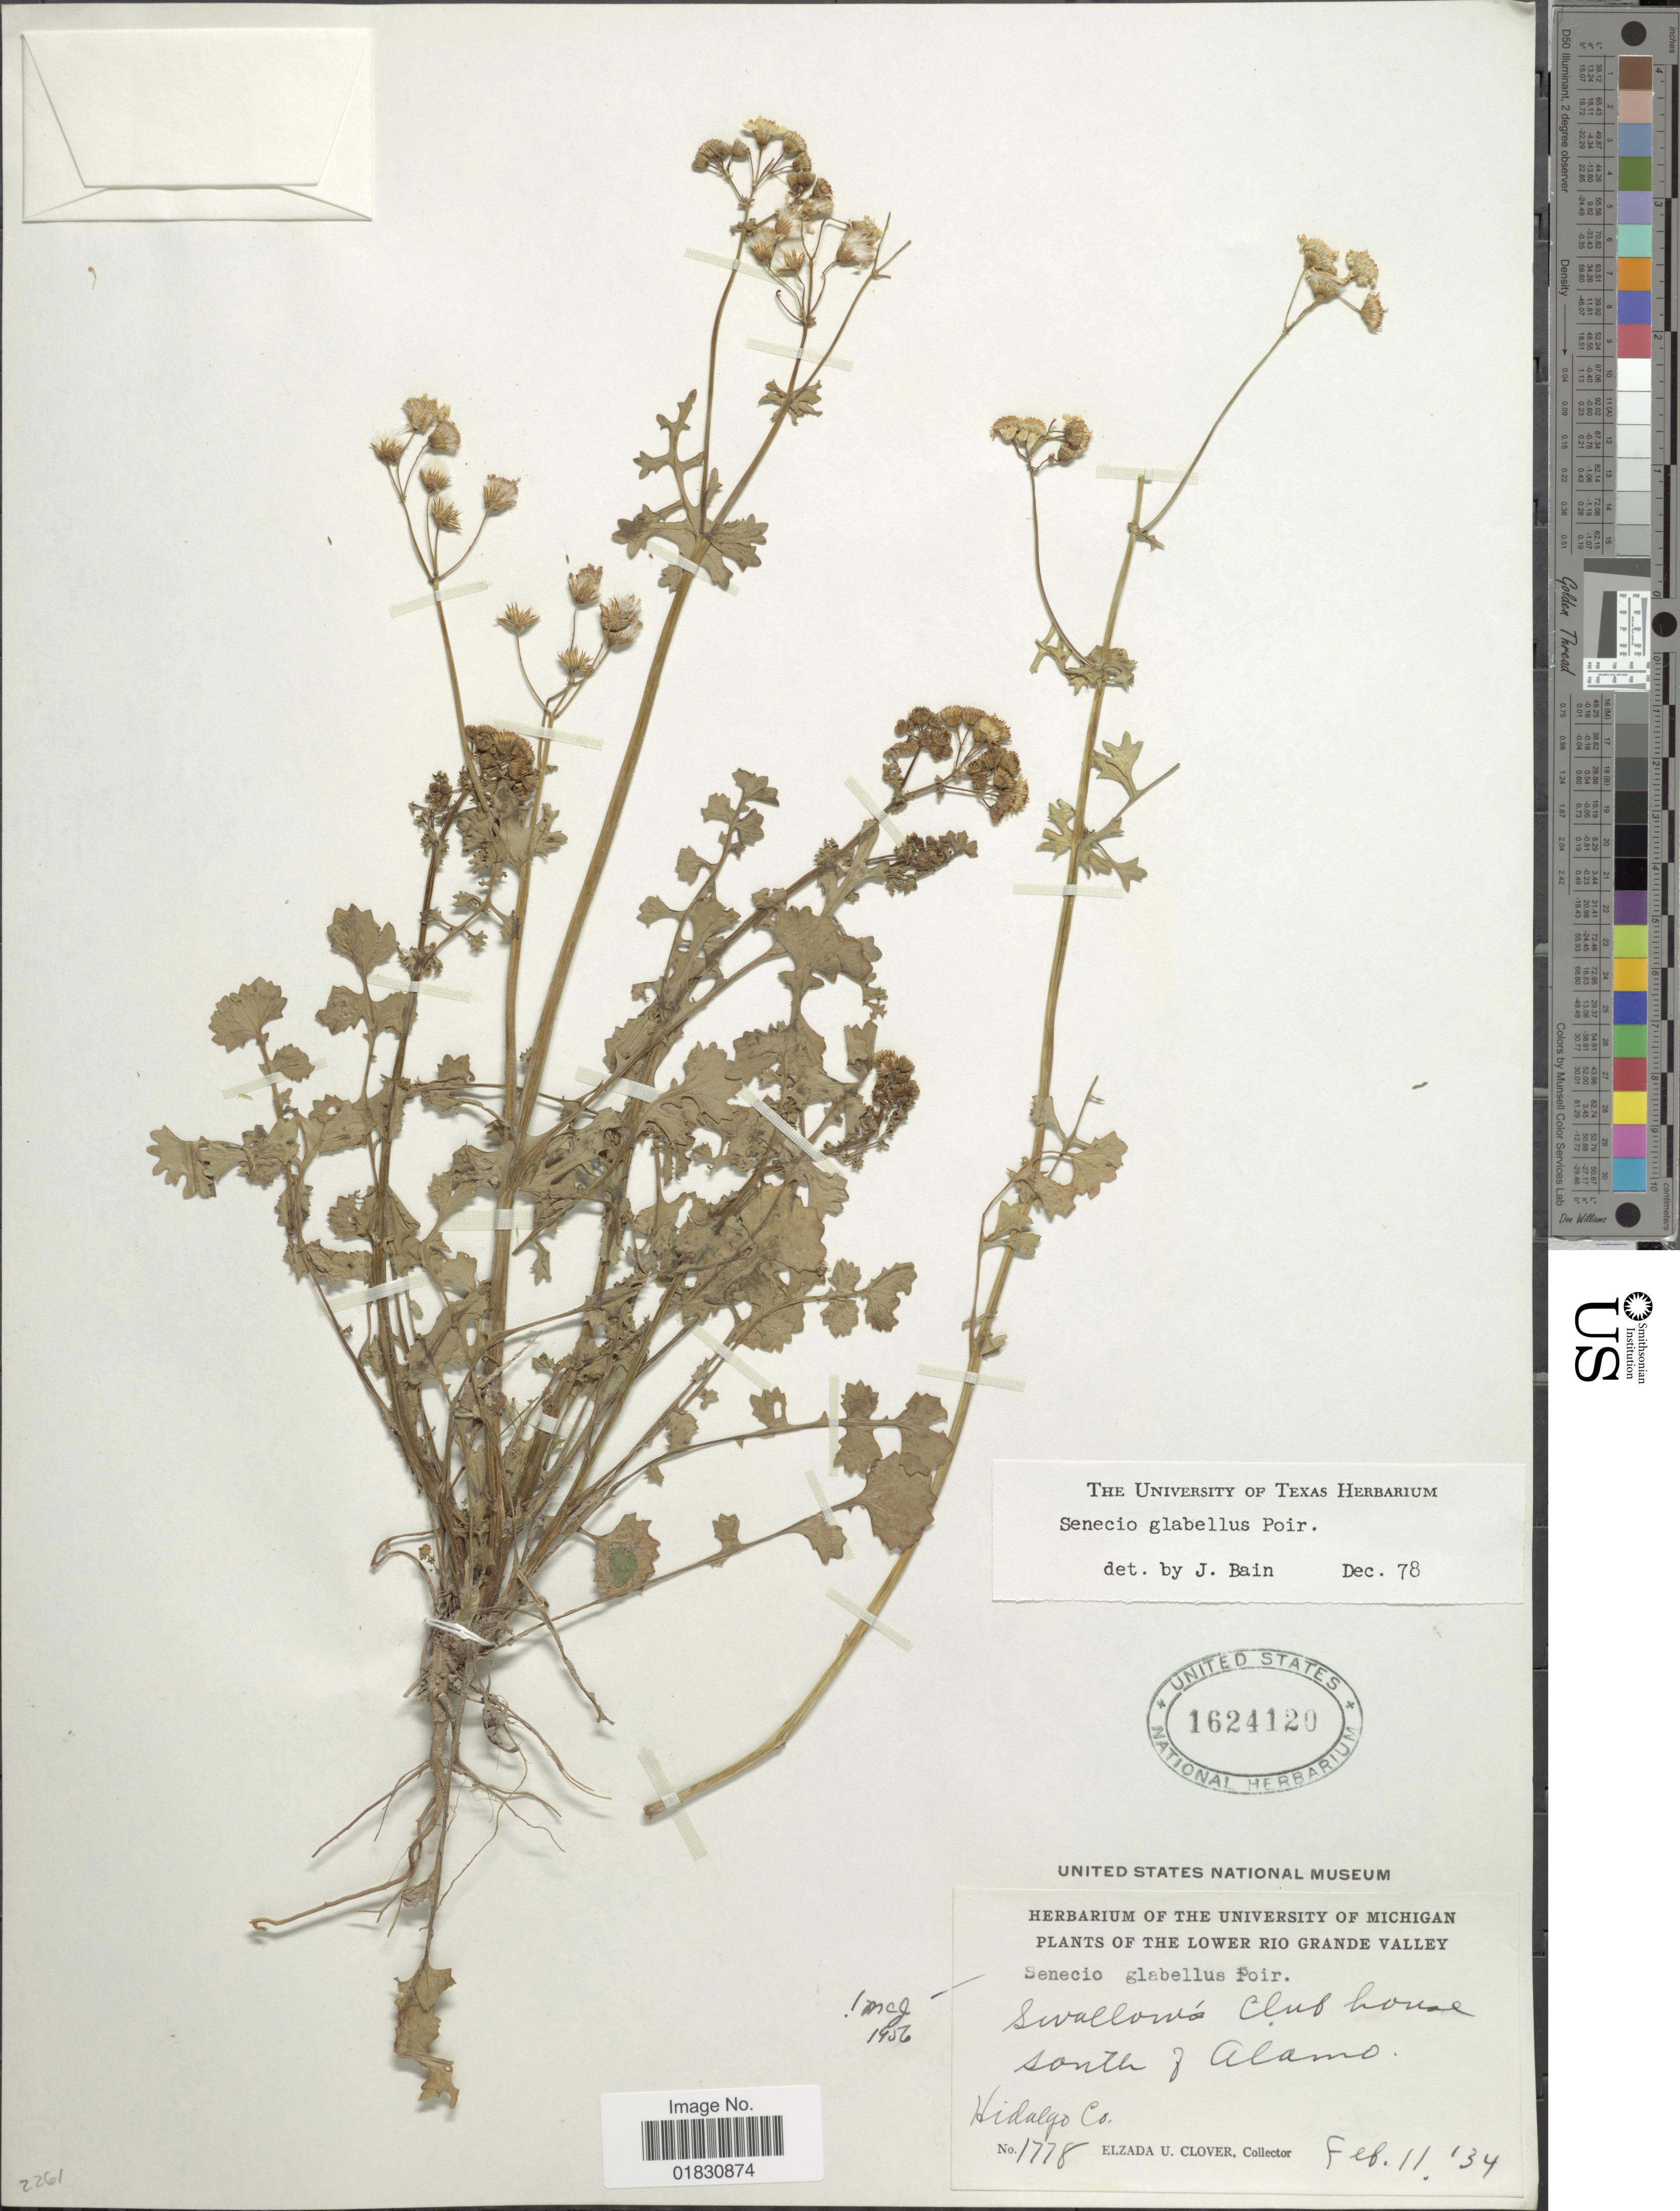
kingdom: Plantae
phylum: Tracheophyta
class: Magnoliopsida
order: Asterales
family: Asteraceae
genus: Packera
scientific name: Packera glabella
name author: (Poir.) C. Jeffrey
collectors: E. U. Clover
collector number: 1778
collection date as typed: Transcribed d/m/y: 11/2/34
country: Mexico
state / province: Hidalgo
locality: The Lower Rio Grande Valley, Swallows Club House South of Alamo, Hidalgo Co.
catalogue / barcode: US 1624120